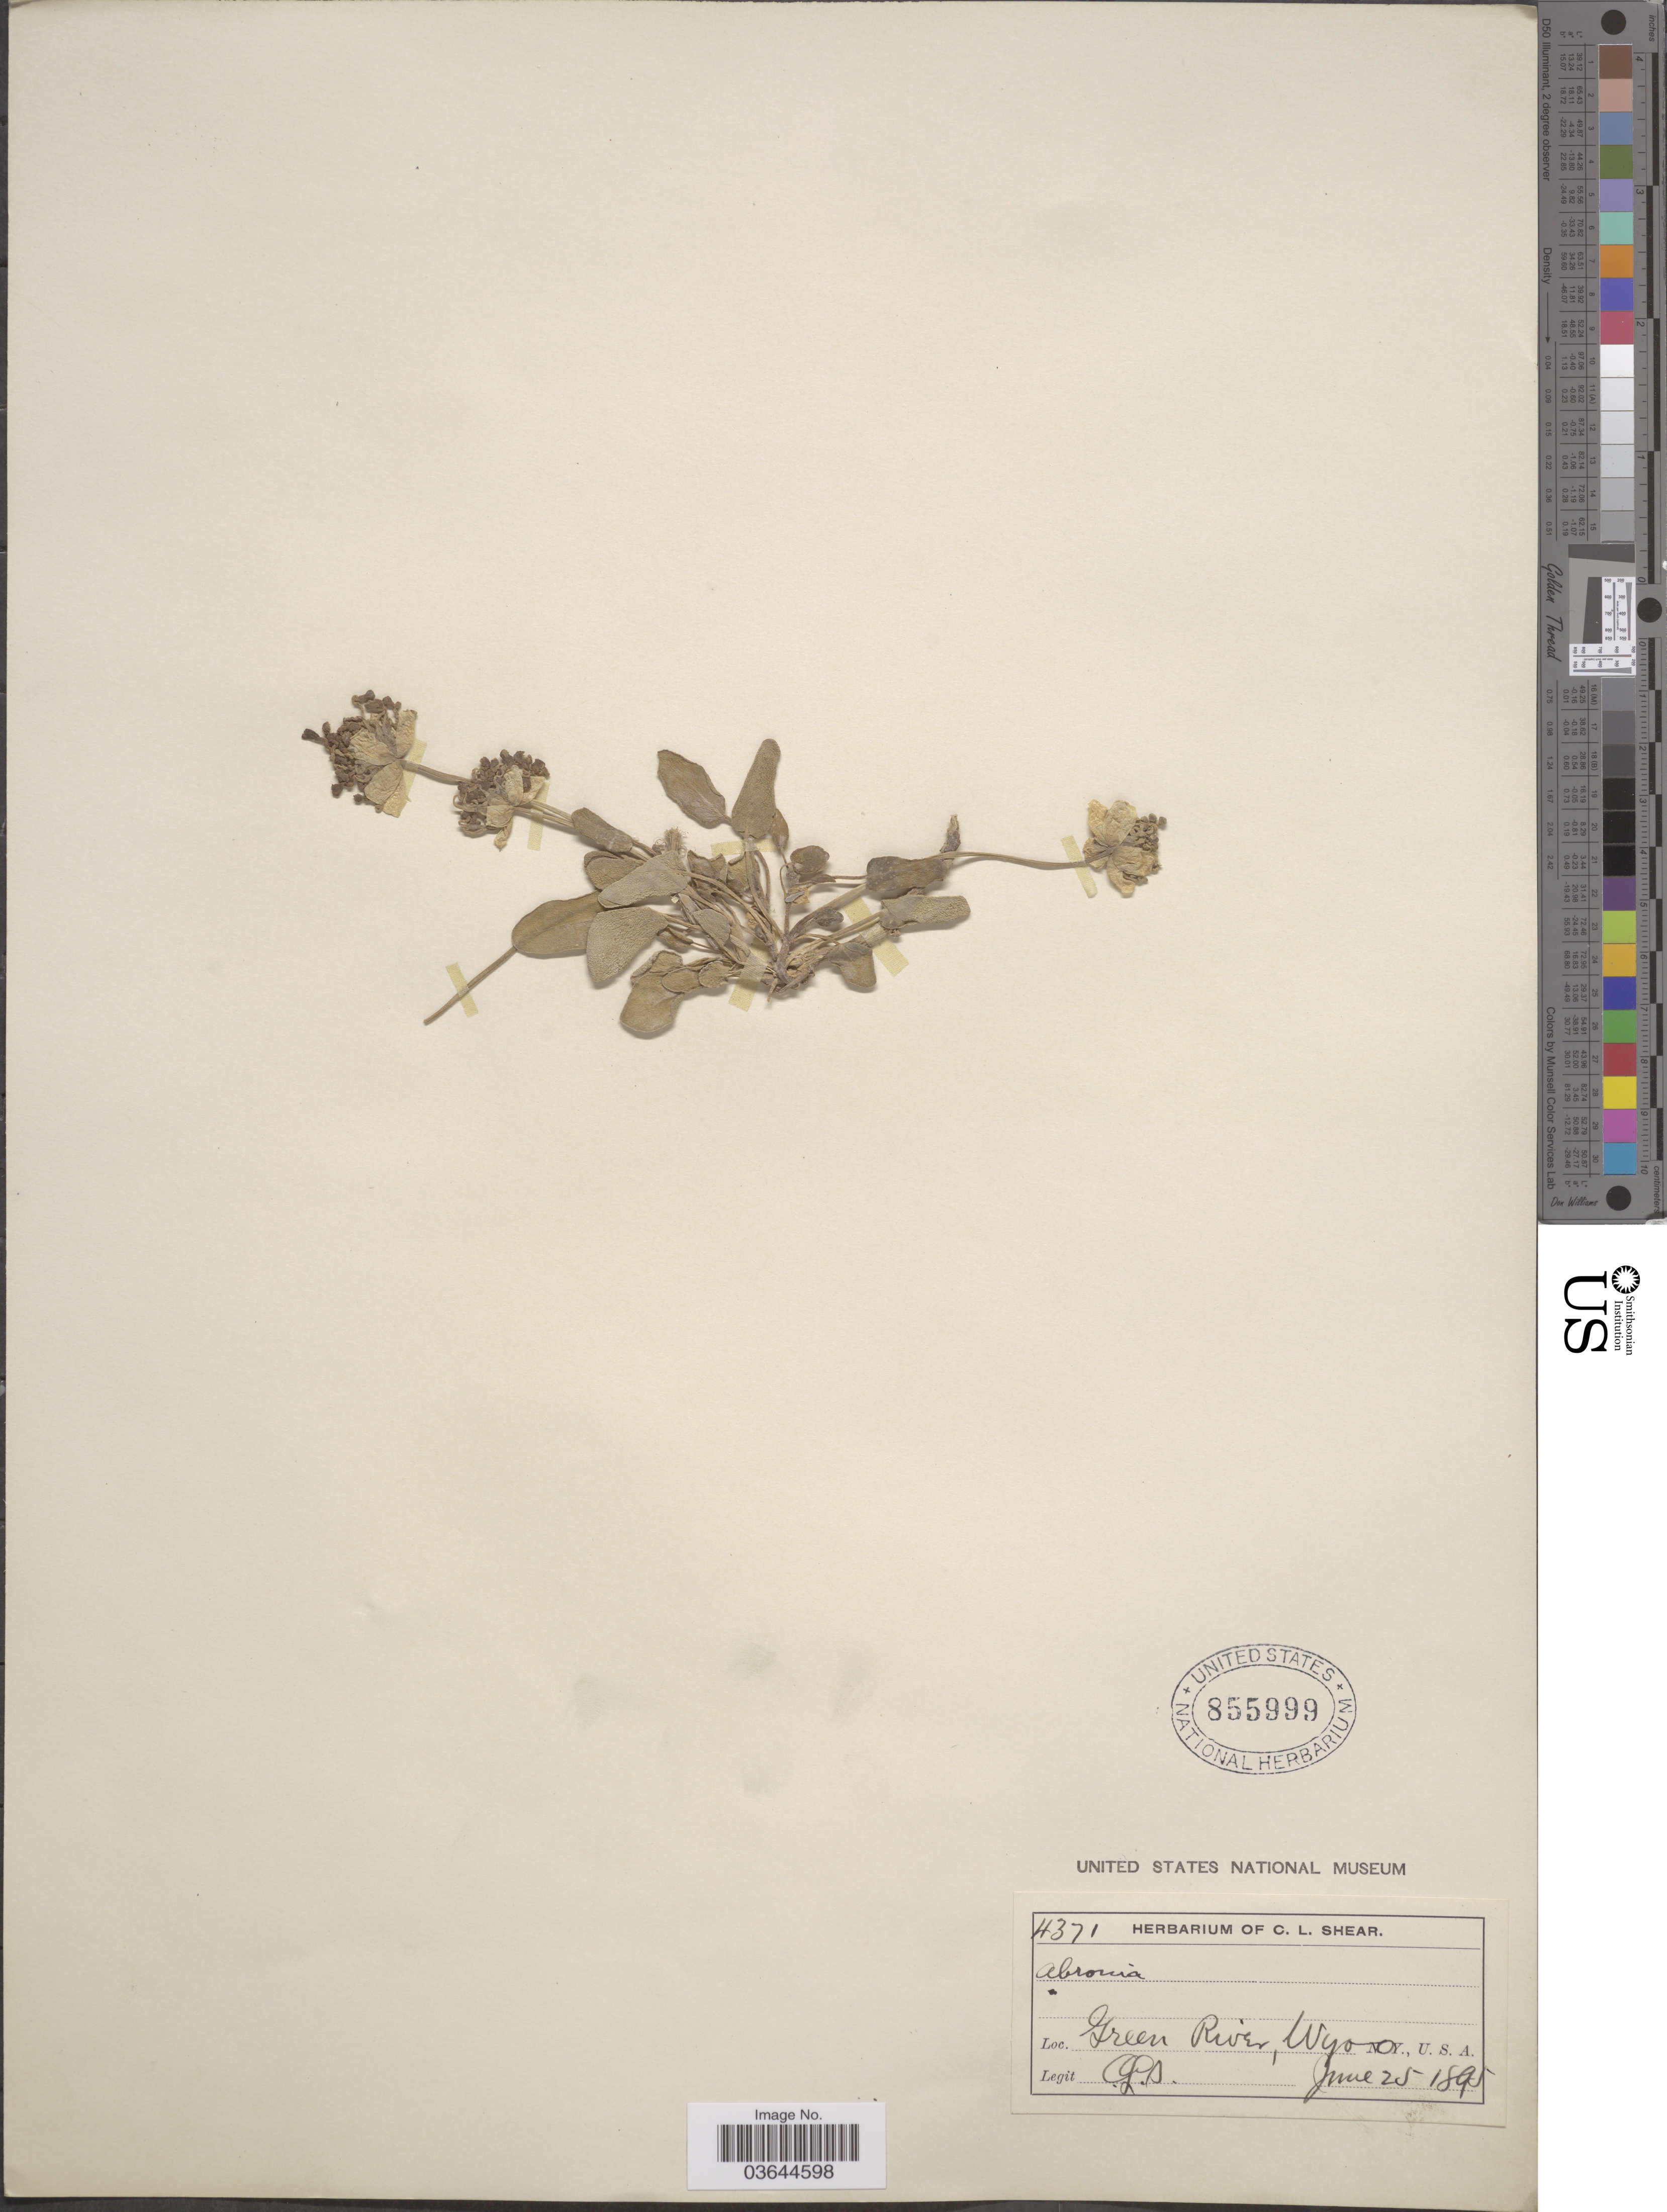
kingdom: Plantae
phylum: Tracheophyta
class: Magnoliopsida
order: Caryophyllales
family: Nyctaginaceae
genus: Abronia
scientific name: Abronia elliptica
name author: A. Nelson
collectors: C. L. Shear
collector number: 4371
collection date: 1895-06-25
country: United States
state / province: Wyoming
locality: Green River.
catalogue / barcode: US 855999